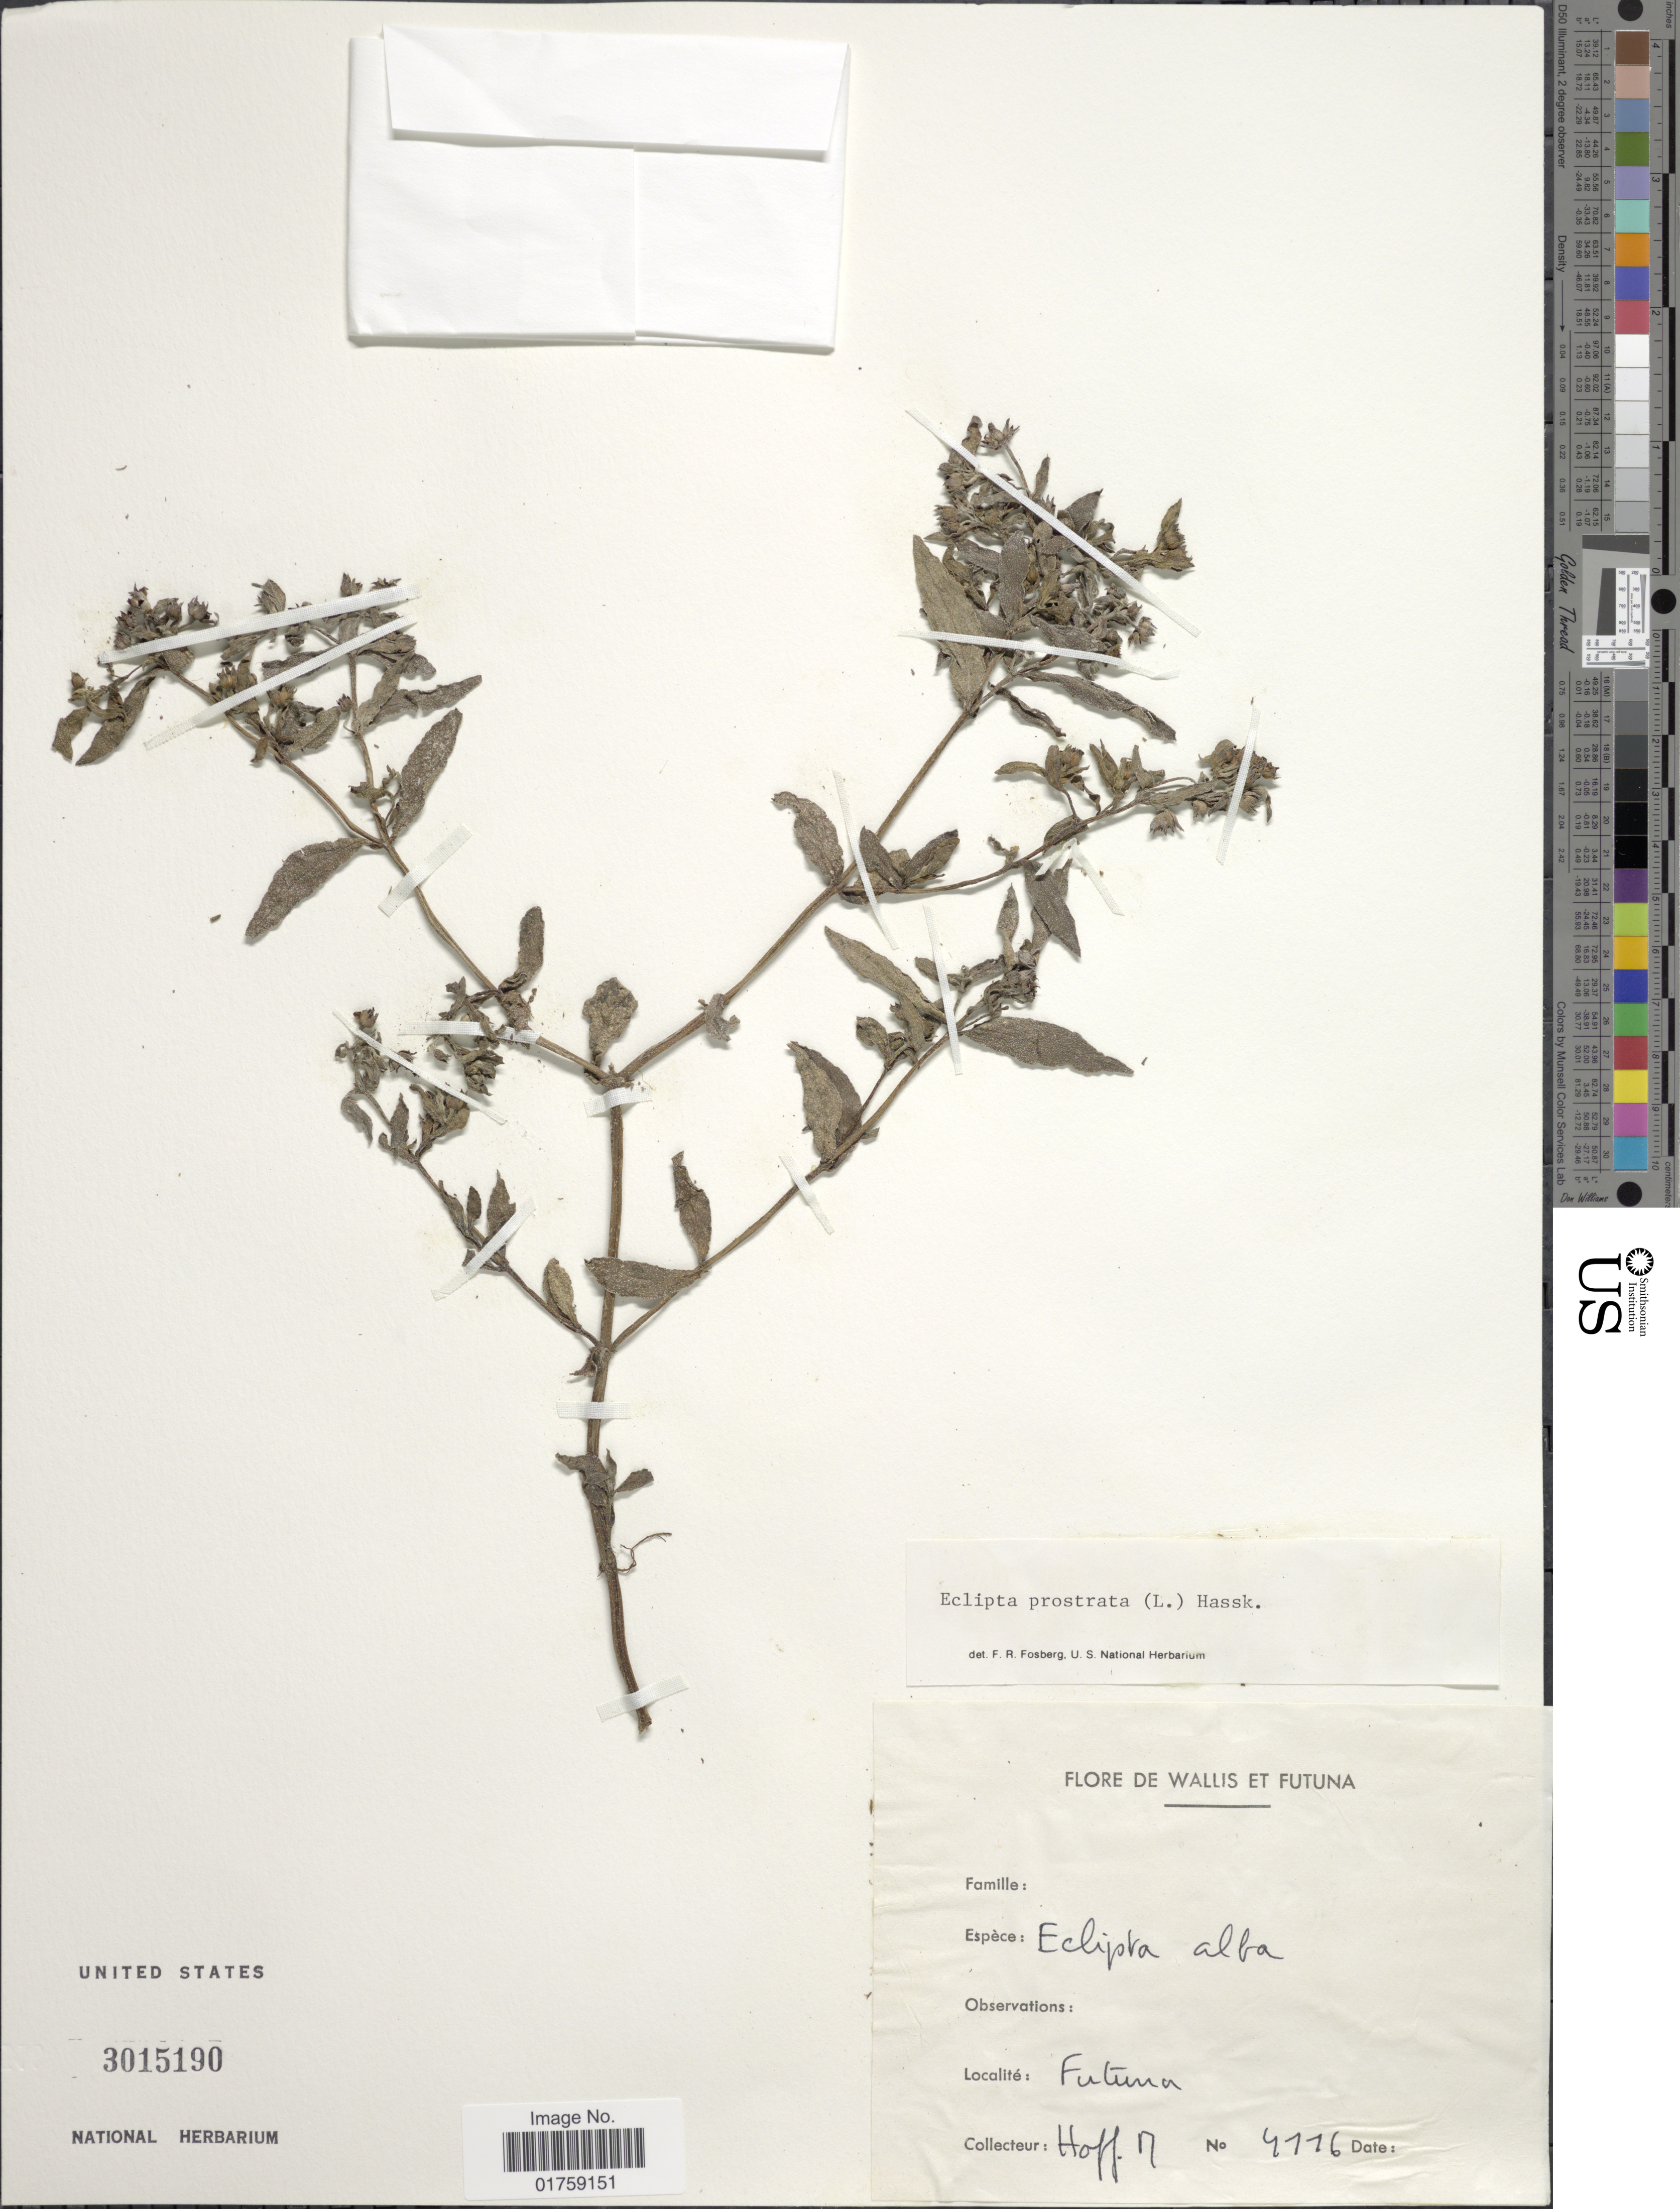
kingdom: Plantae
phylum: Tracheophyta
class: Magnoliopsida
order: Asterales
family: Asteraceae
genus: Eclipta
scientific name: Eclipta alba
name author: (L.) Hassk.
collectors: M. Hoff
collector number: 4116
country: Wallis and Futuna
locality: Futuna. Wallis et Futuna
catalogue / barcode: US 3015190